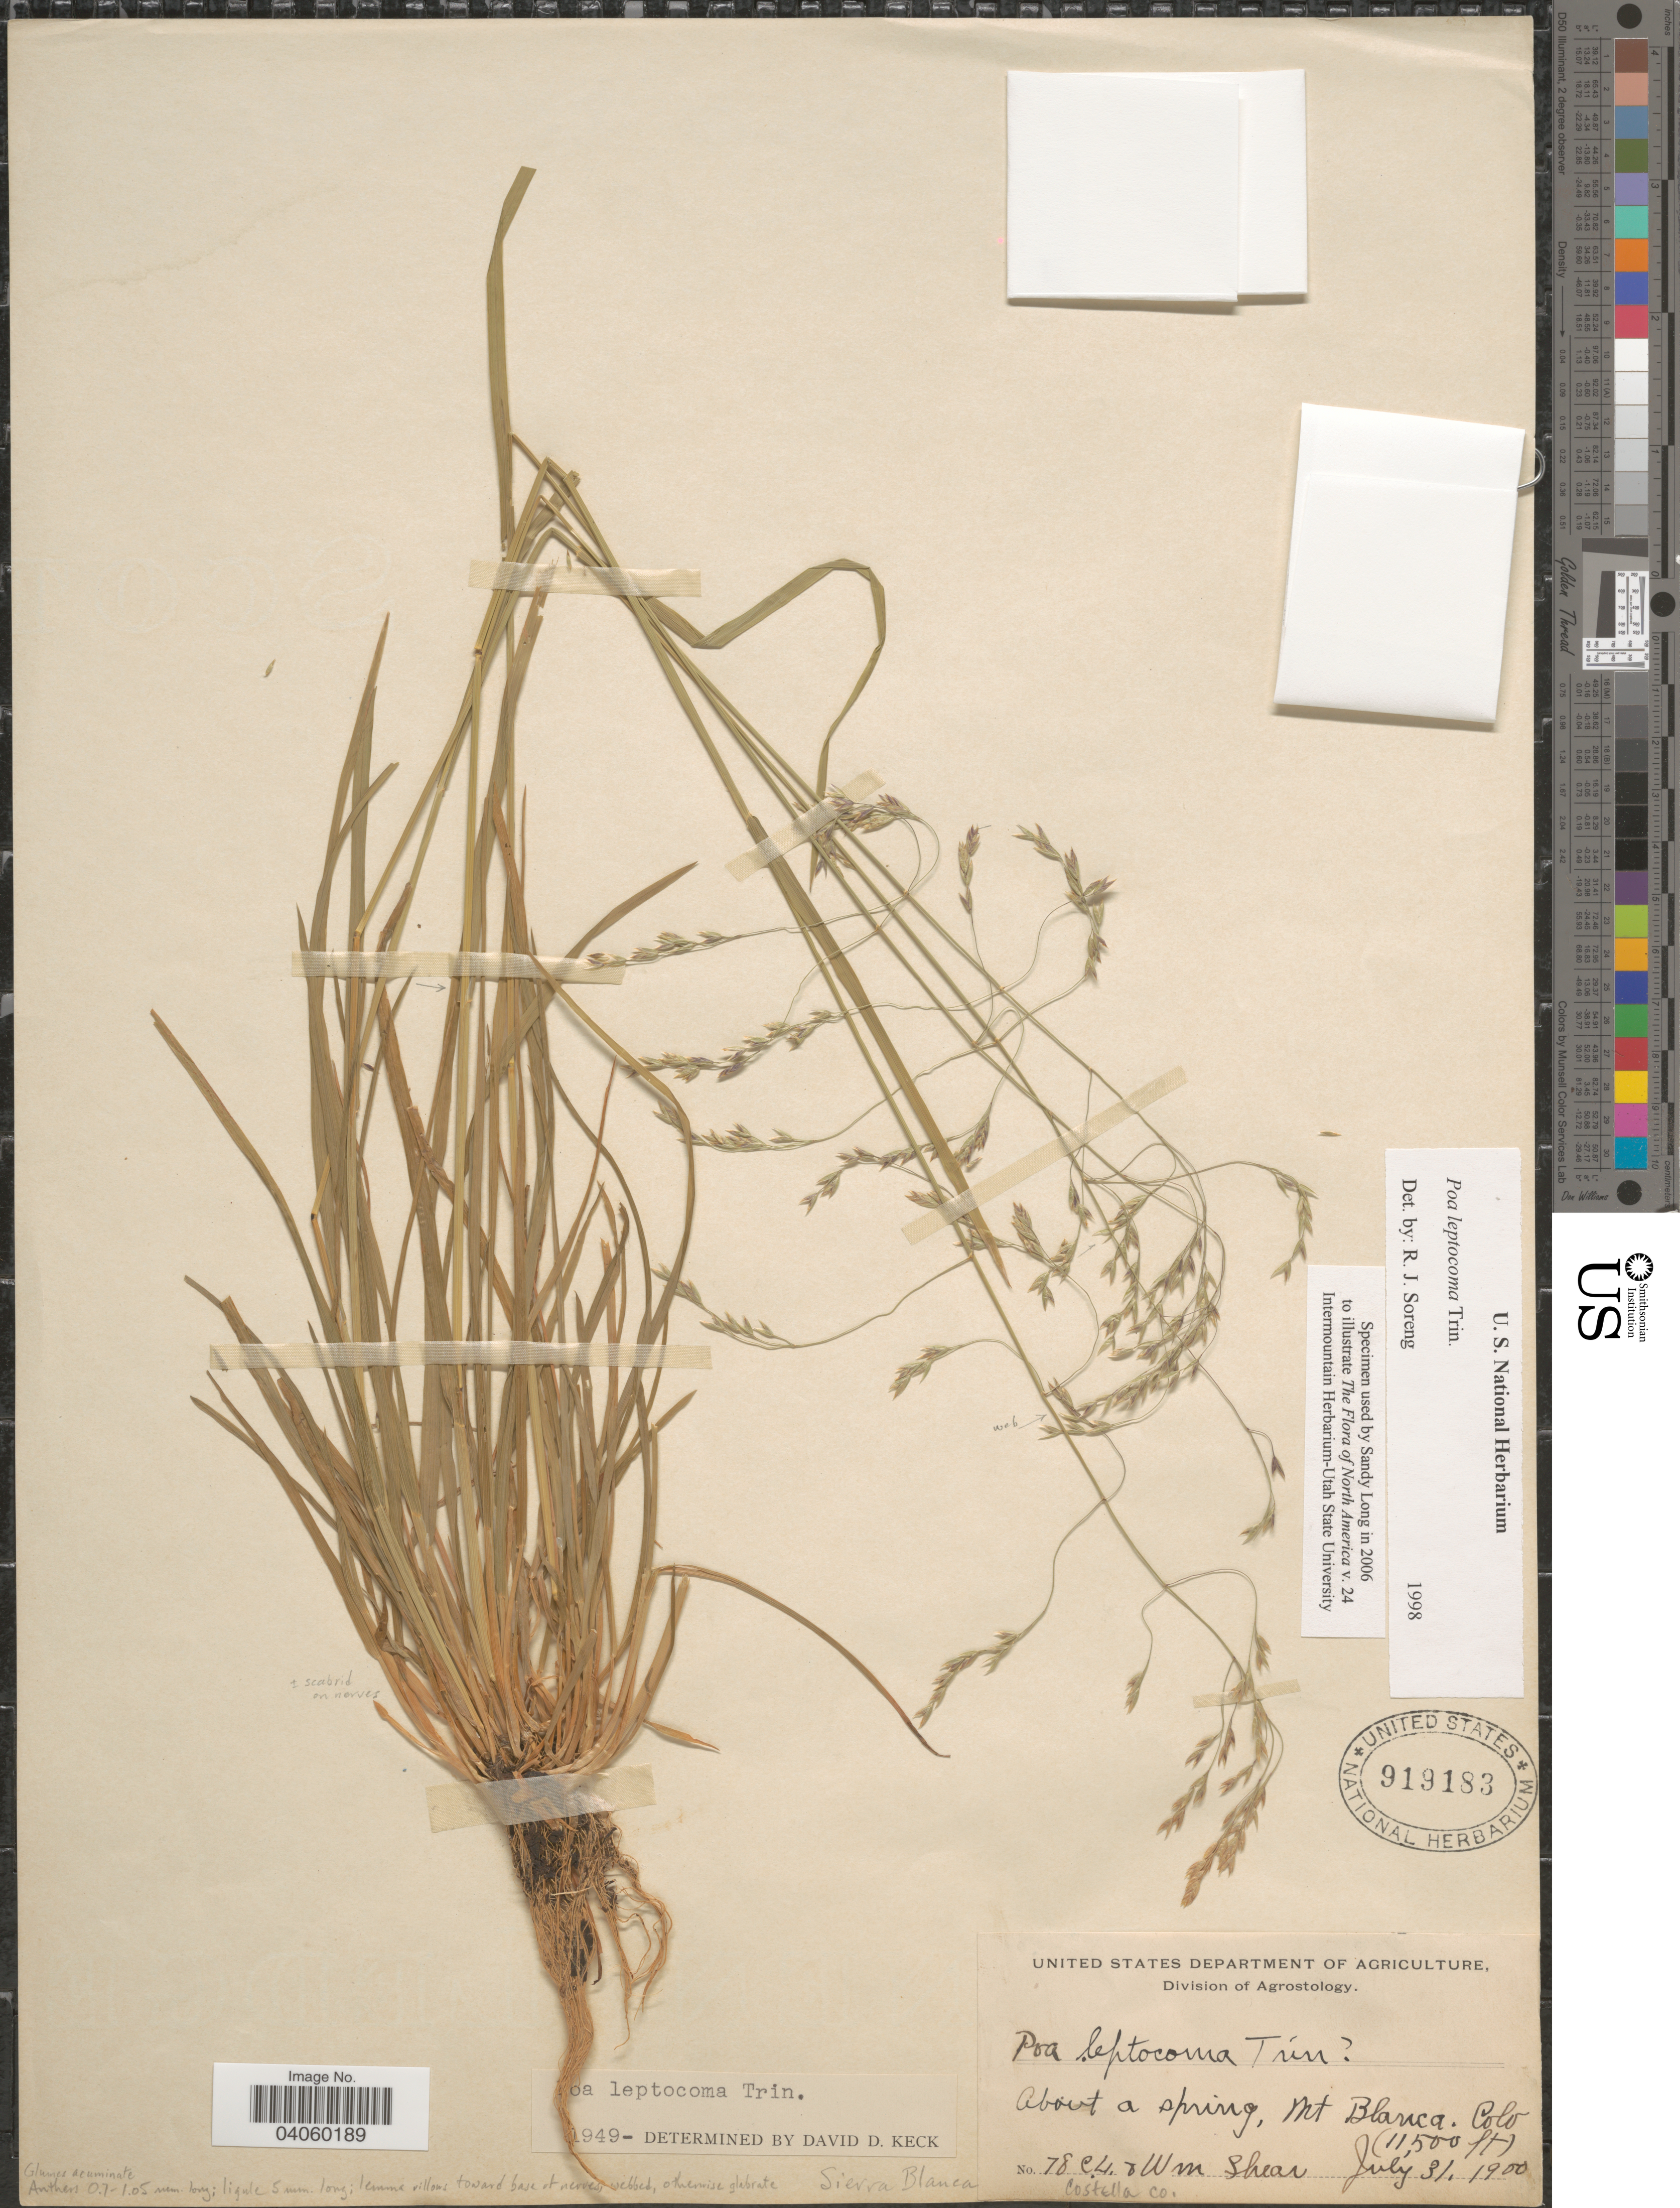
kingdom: Plantae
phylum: Tracheophyta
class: Liliopsida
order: Poales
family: Poaceae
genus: Poa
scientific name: Poa leptocoma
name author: Trin.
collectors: C. W. Shear & W. Shear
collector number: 78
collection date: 1900-07-31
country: United States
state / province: Colorado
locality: About a spring, Mt Blanca. Costella Co. Sierra Blanca.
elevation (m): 3505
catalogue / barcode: US 919183